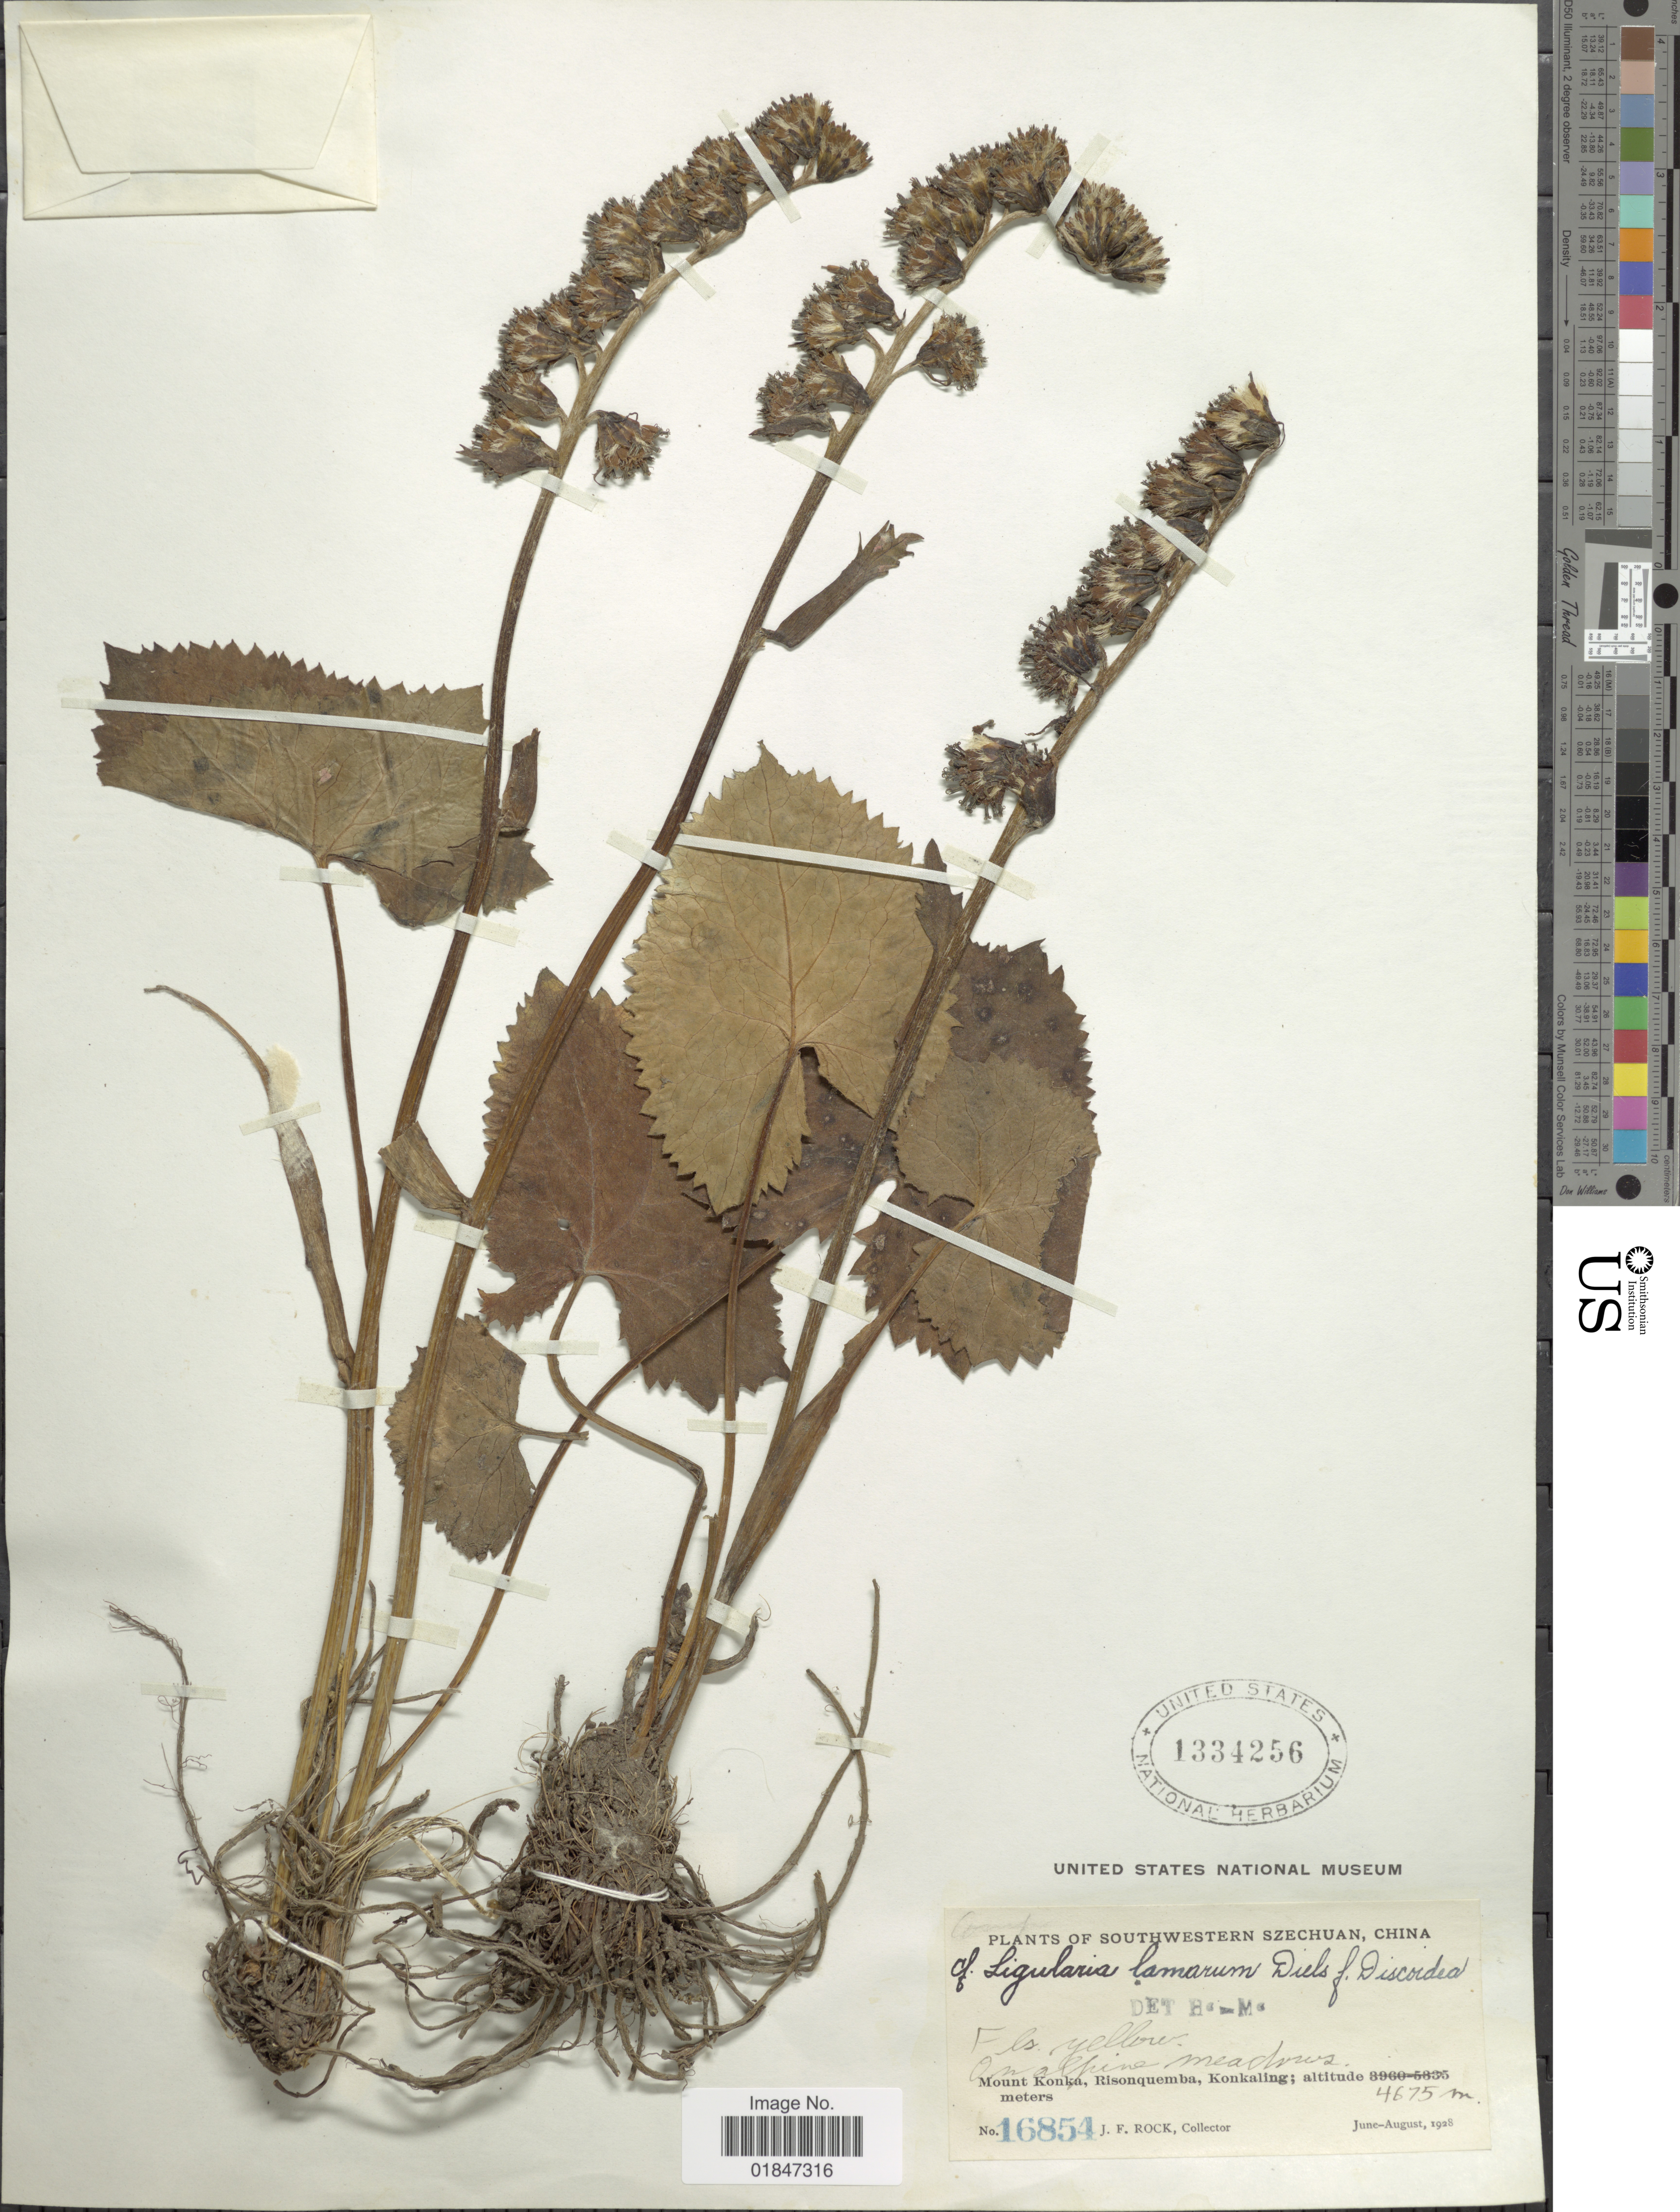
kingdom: Plantae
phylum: Tracheophyta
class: Magnoliopsida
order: Asterales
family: Asteraceae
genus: Ligularia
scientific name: Ligularia lamarum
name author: (Diels) C.C. Chang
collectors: J. Rock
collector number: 16854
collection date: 1928-06/1928-08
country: China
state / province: Sichuan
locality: Southwestern Szechuan, China. Mount Konka, Risonquemba, Konkaling.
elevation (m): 4675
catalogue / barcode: US 1334256